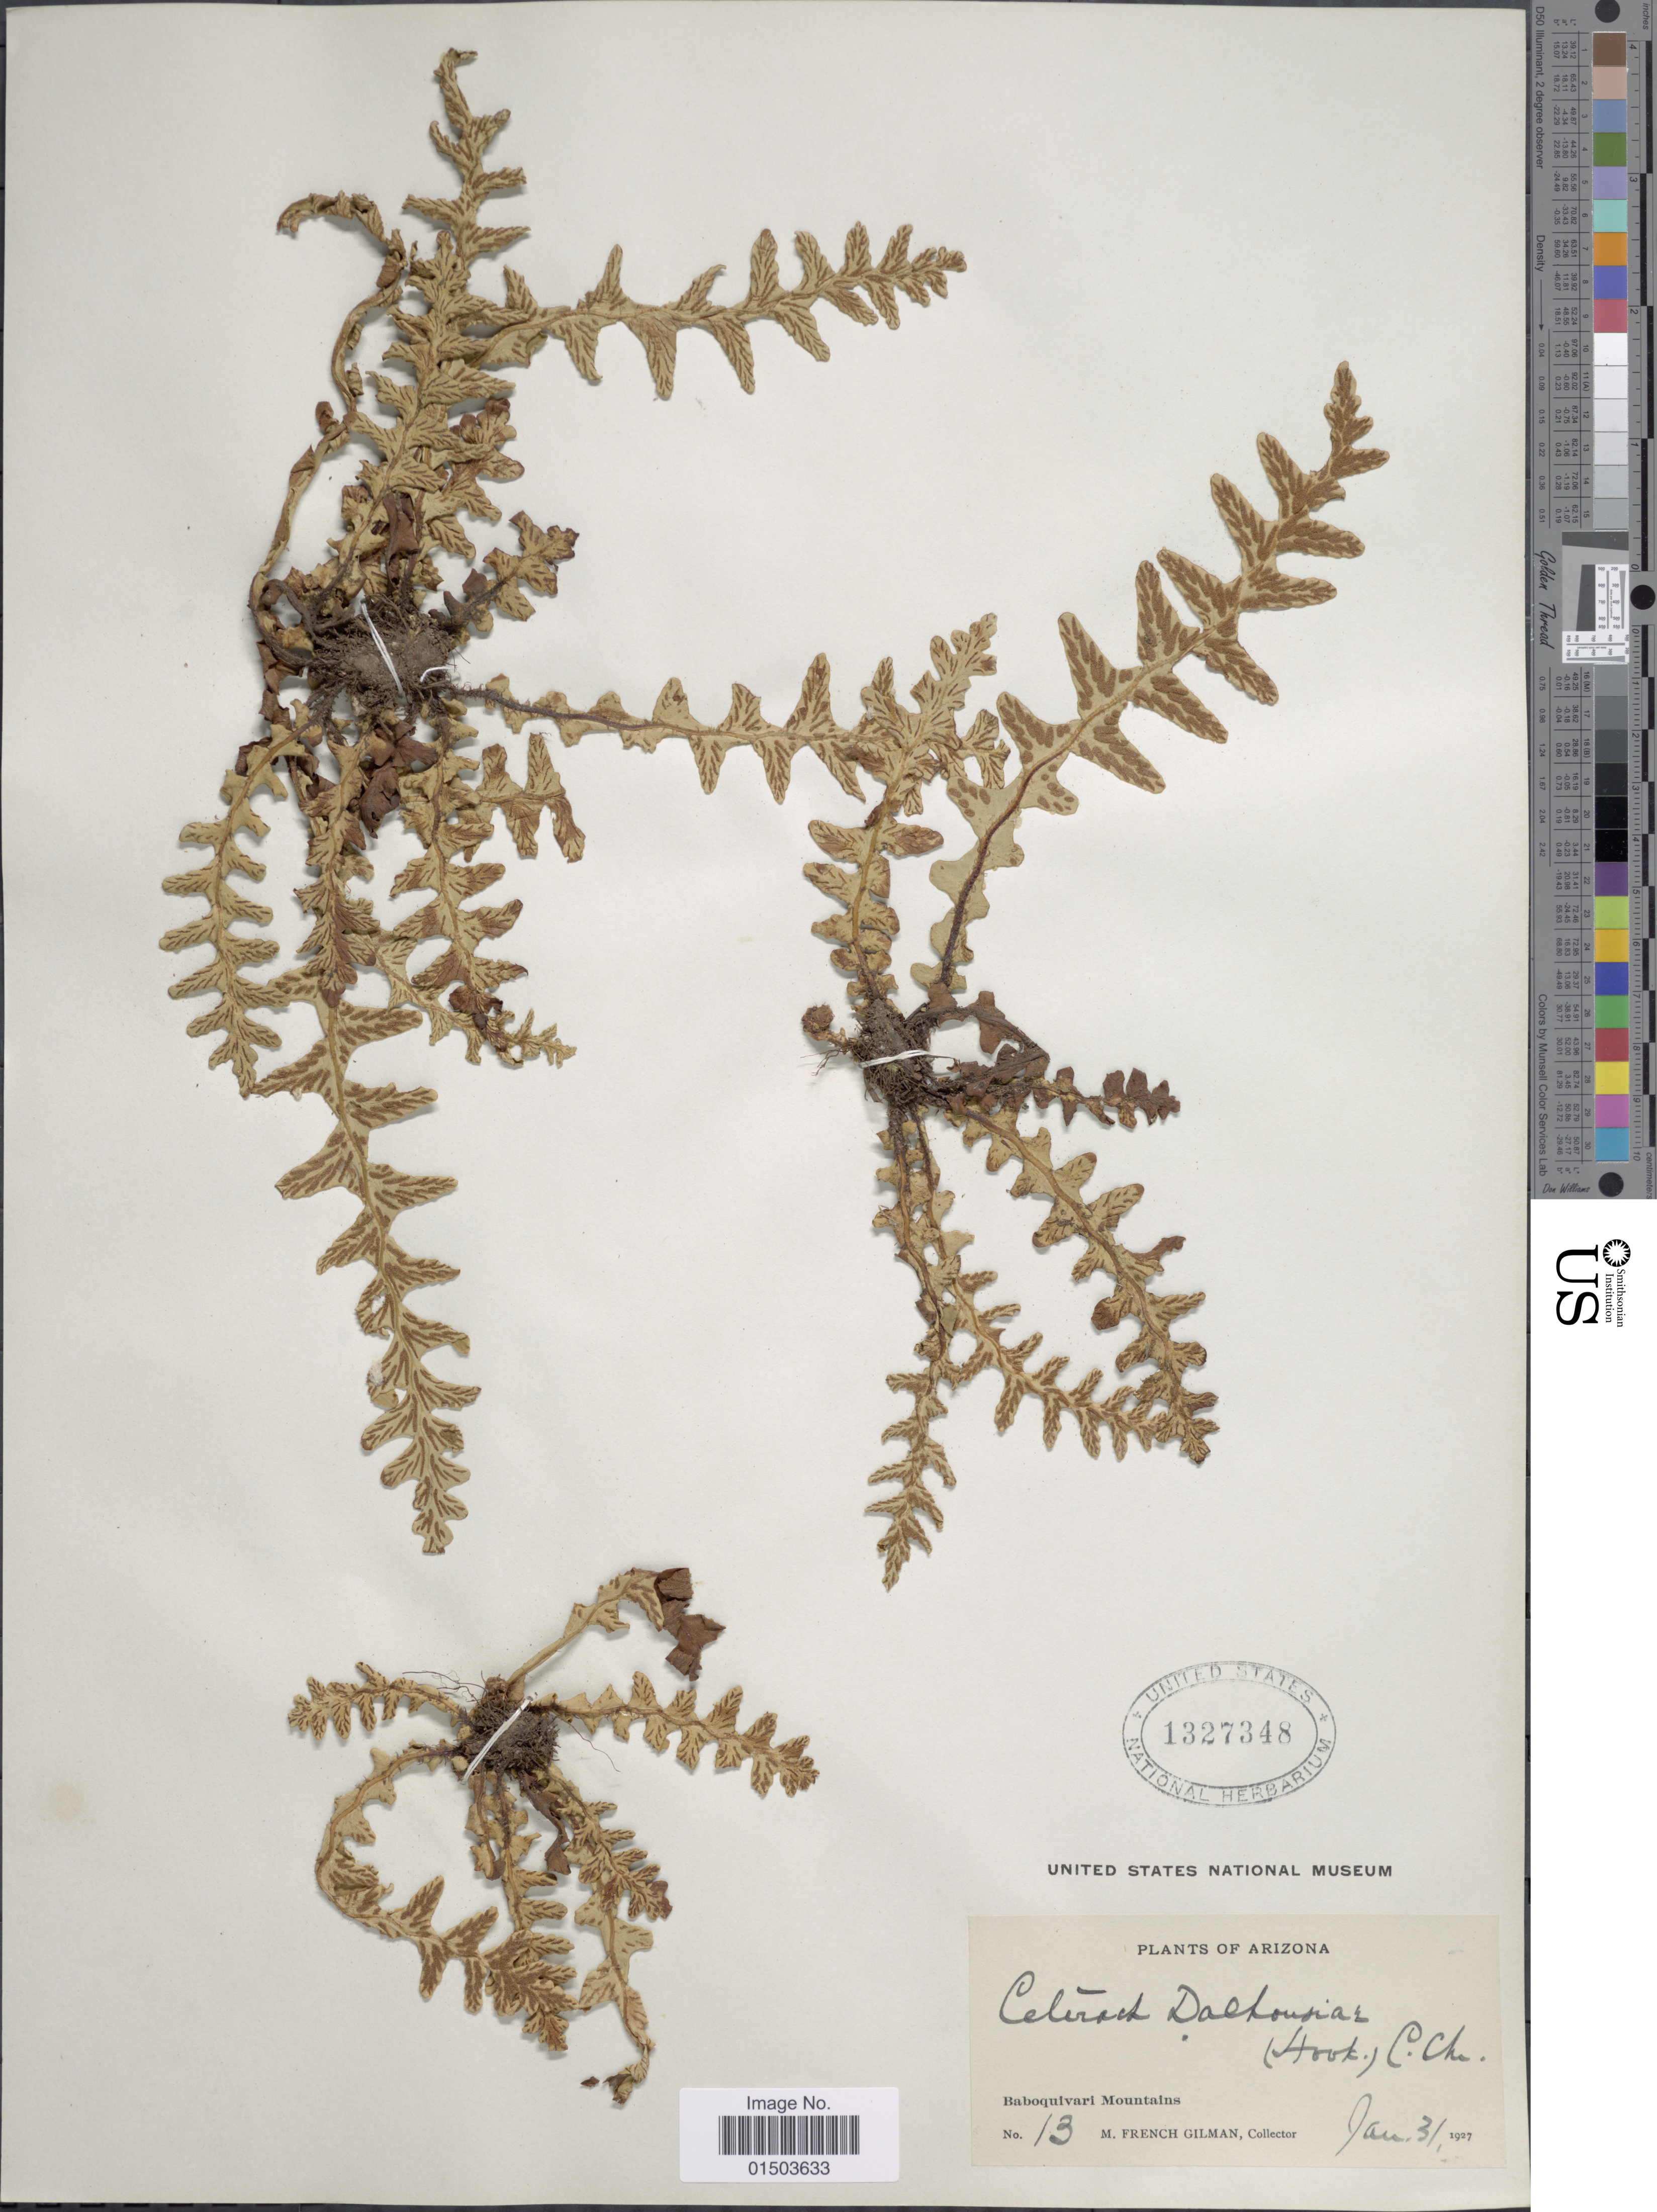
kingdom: Plantae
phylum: Tracheophyta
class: Polypodiopsida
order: Polypodiales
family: Aspleniaceae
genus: Asplenium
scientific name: Asplenium dalhousiae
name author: Hook.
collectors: M. F. Gilman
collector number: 13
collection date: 1927-01-31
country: United States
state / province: Arizona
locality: Arizona, Baboquivari Mountains.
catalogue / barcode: US 1327348